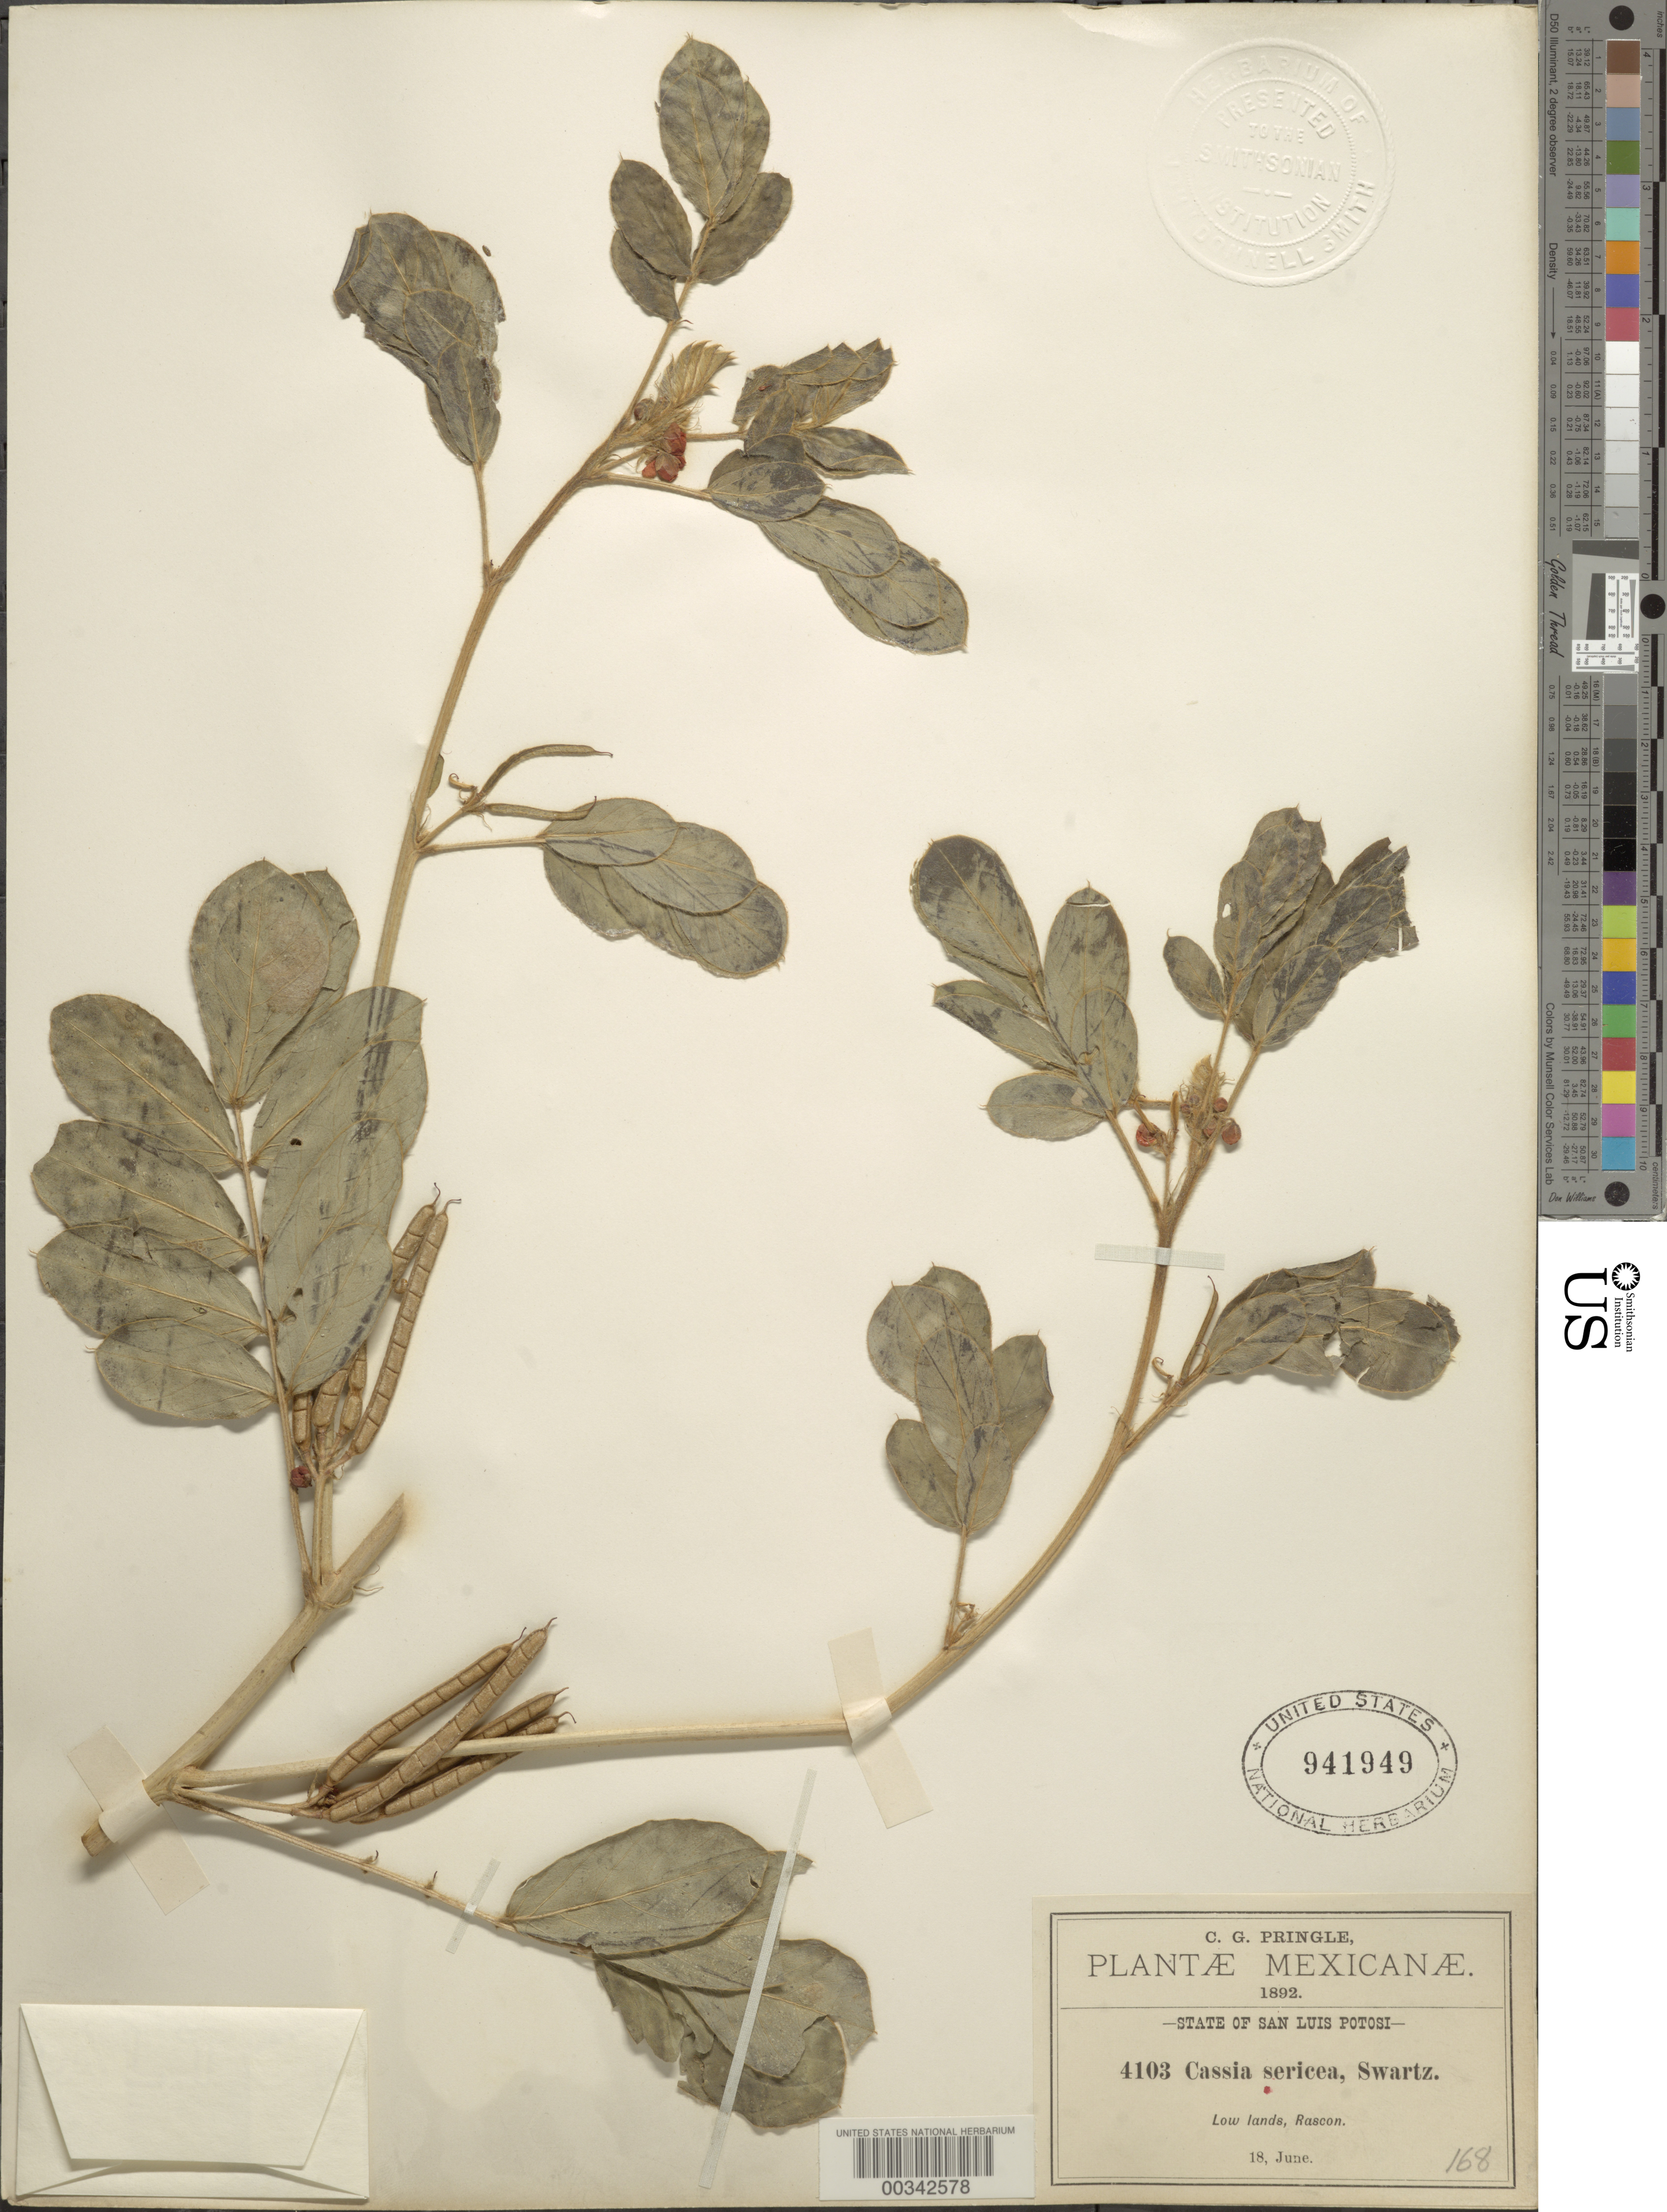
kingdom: Plantae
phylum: Tracheophyta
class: Magnoliopsida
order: Fabales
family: Fabaceae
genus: Senna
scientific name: Senna uniflora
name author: (Mill.) H.S. Irwin & Barneby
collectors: C. G. Pringle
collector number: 4103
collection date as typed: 18 Jun 1892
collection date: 1892-06-18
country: Mexico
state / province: San Luis Potosí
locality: Rascon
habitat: Low lands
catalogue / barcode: US 941949